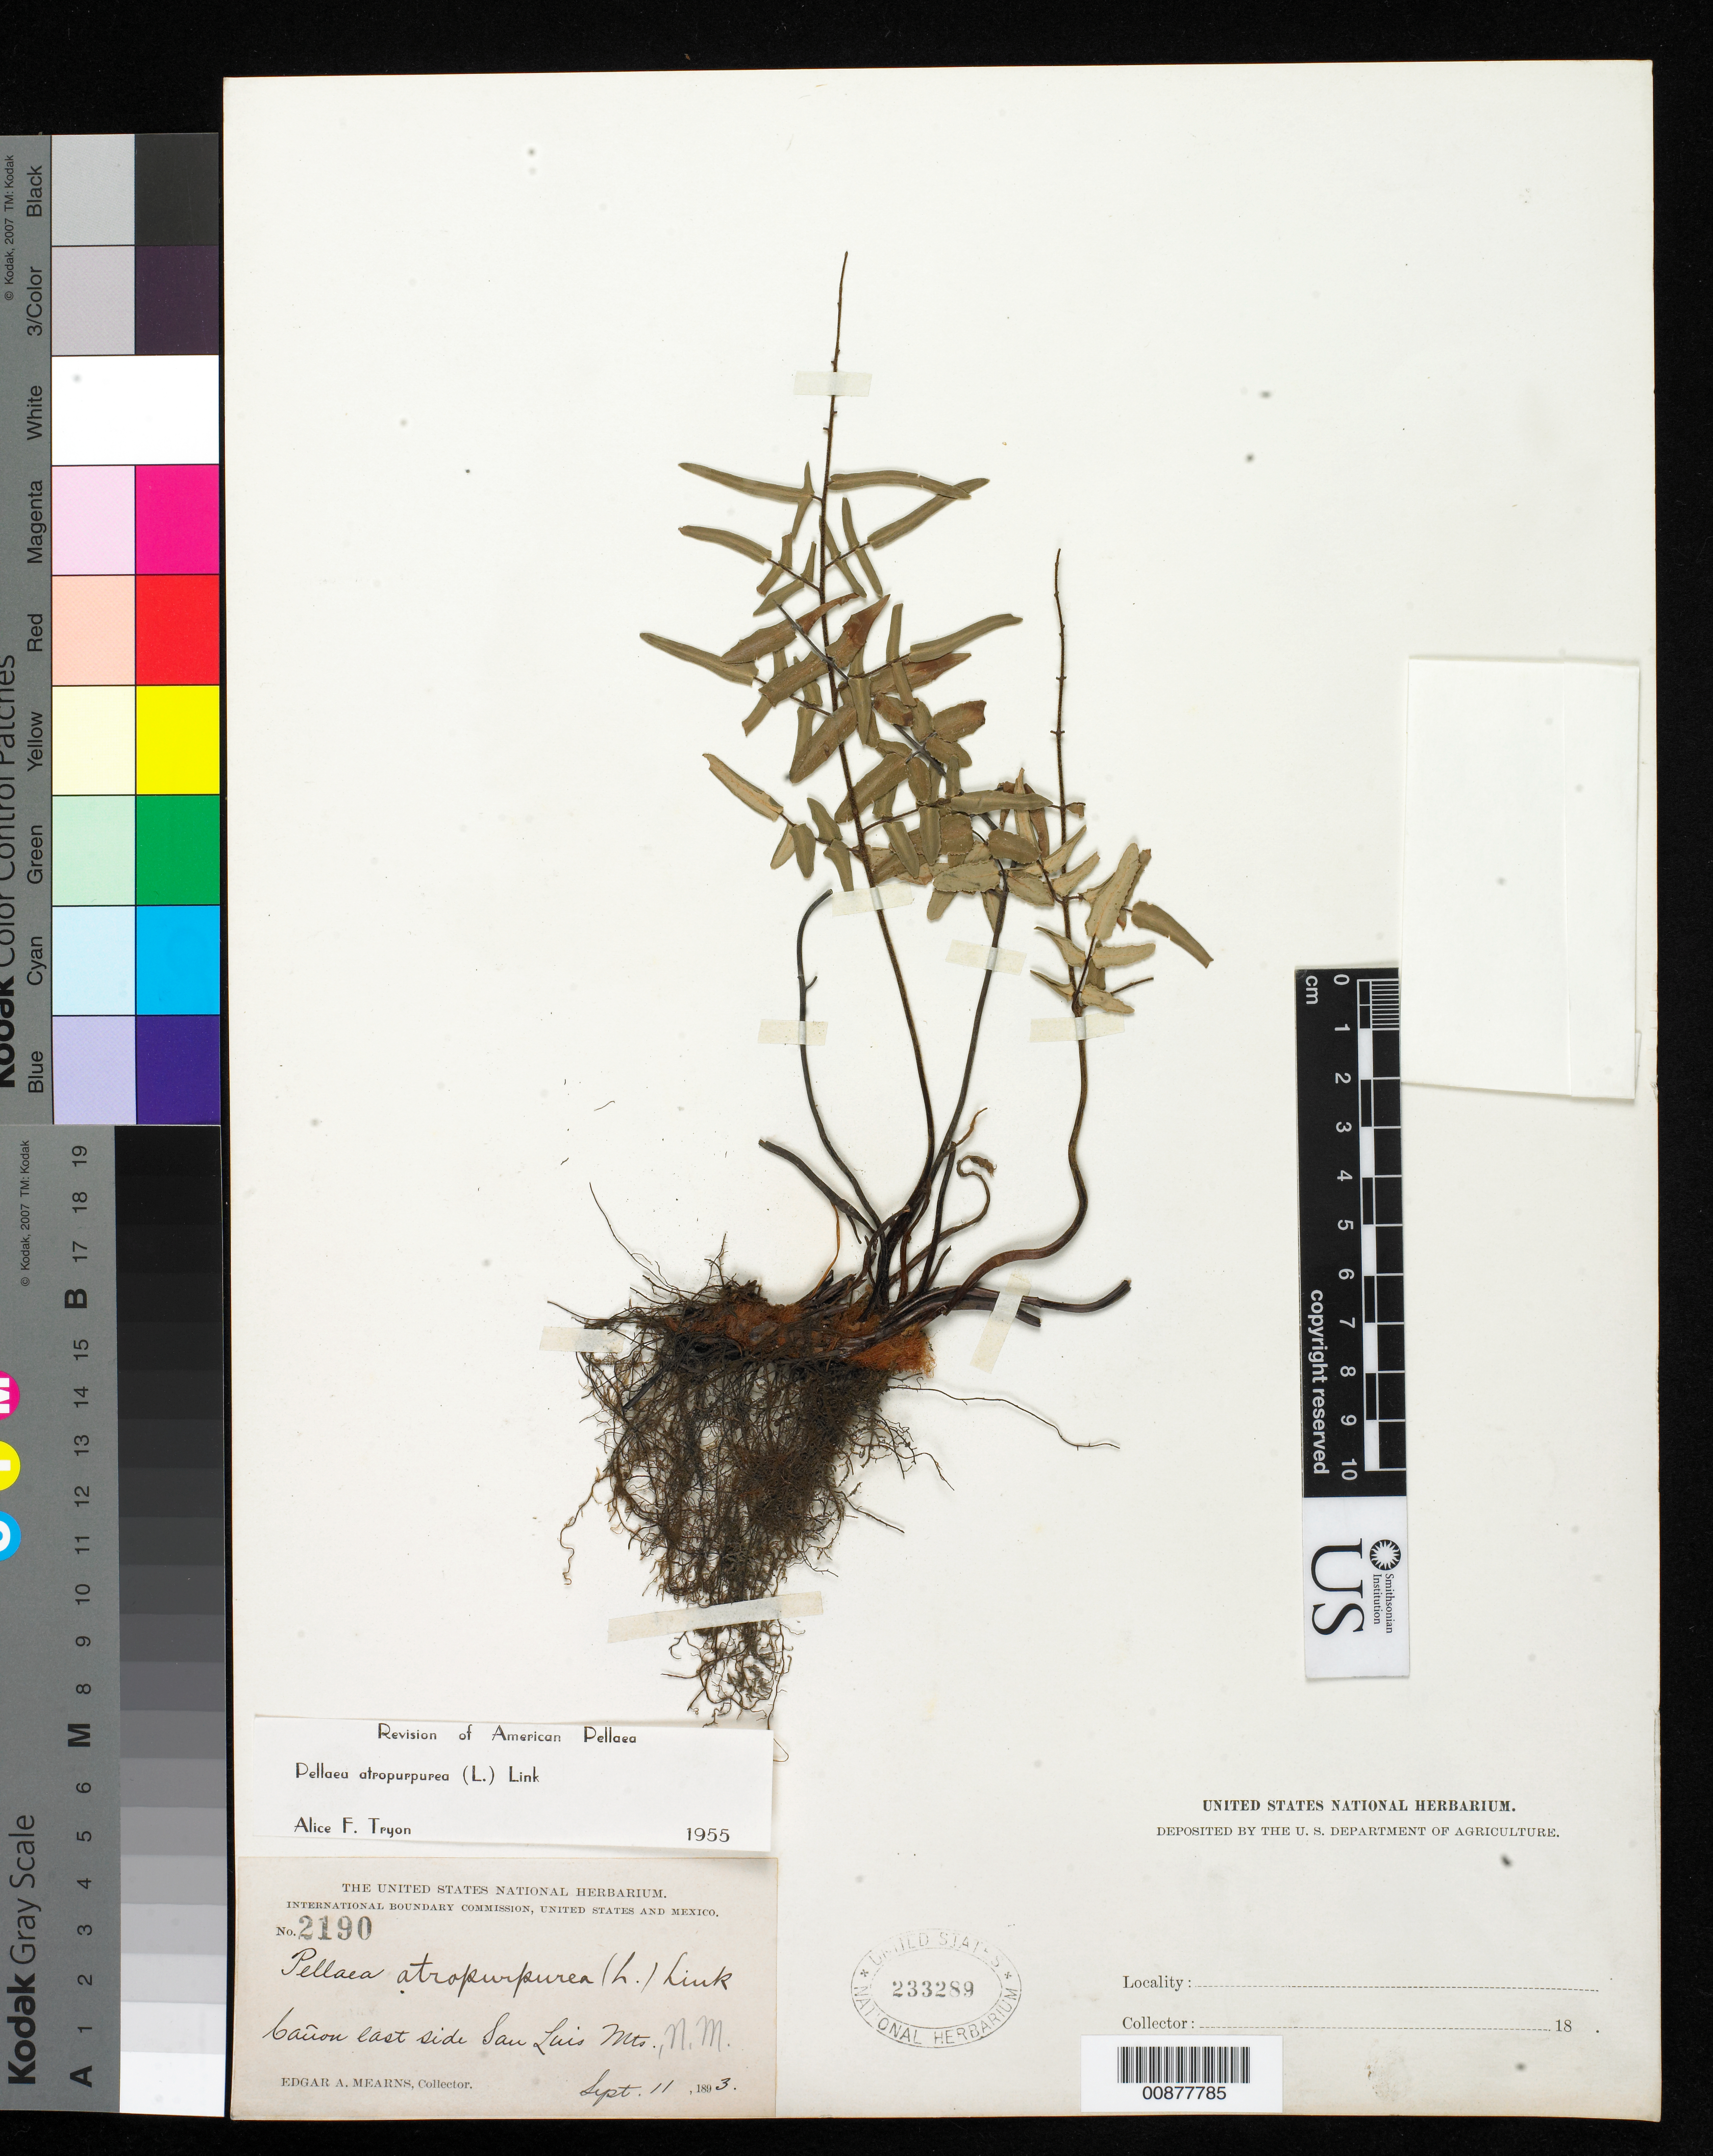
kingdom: Plantae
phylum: Tracheophyta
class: Polypodiopsida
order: Polypodiales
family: Pteridaceae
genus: Pellaea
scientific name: Pellaea atropurpurea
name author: (L.) Link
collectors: E. A. Mearns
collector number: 2190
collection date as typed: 11 Sep 1893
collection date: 1893-09-11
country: United States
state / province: New Mexico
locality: Cañon east side San Luis Mts., New Mexico.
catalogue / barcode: US 233289